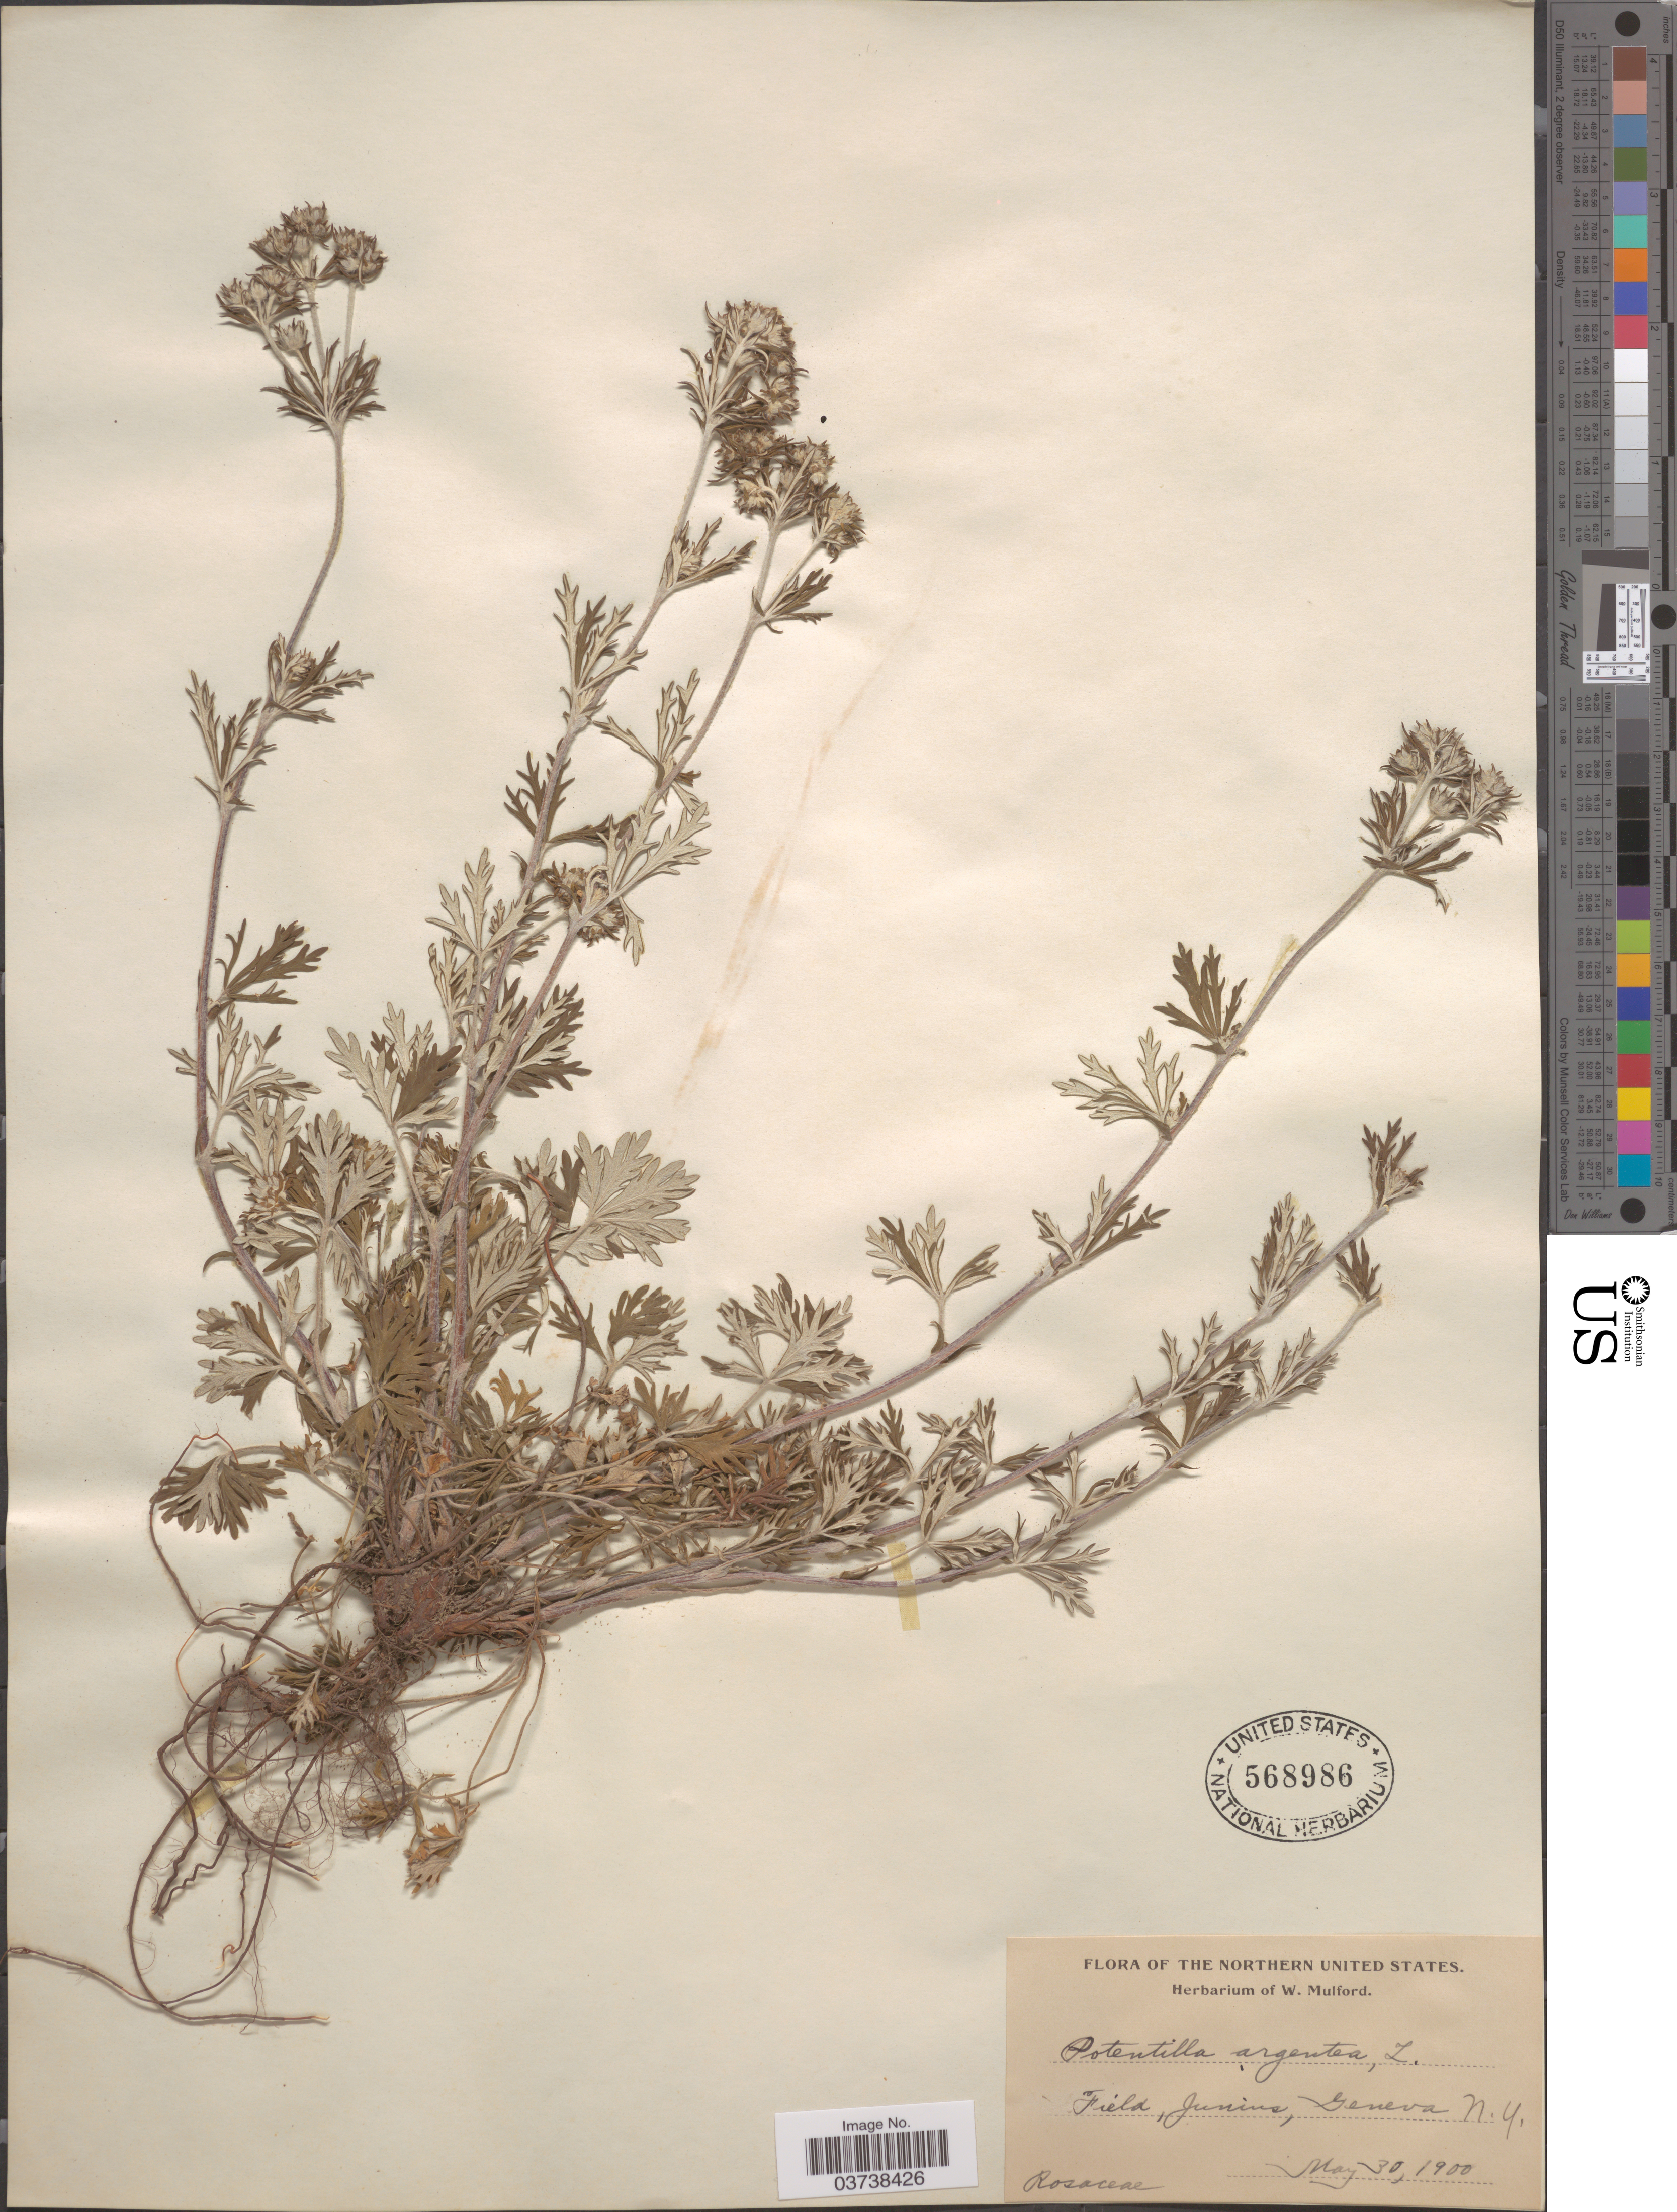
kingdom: Plantae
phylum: Tracheophyta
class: Magnoliopsida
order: Rosales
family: Rosaceae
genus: Potentilla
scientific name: Potentilla argentea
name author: L.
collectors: ex herb. W. Mulford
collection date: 1900-05-30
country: United States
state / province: New York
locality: The Northern United States. Junins, Geneva.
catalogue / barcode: US 568986